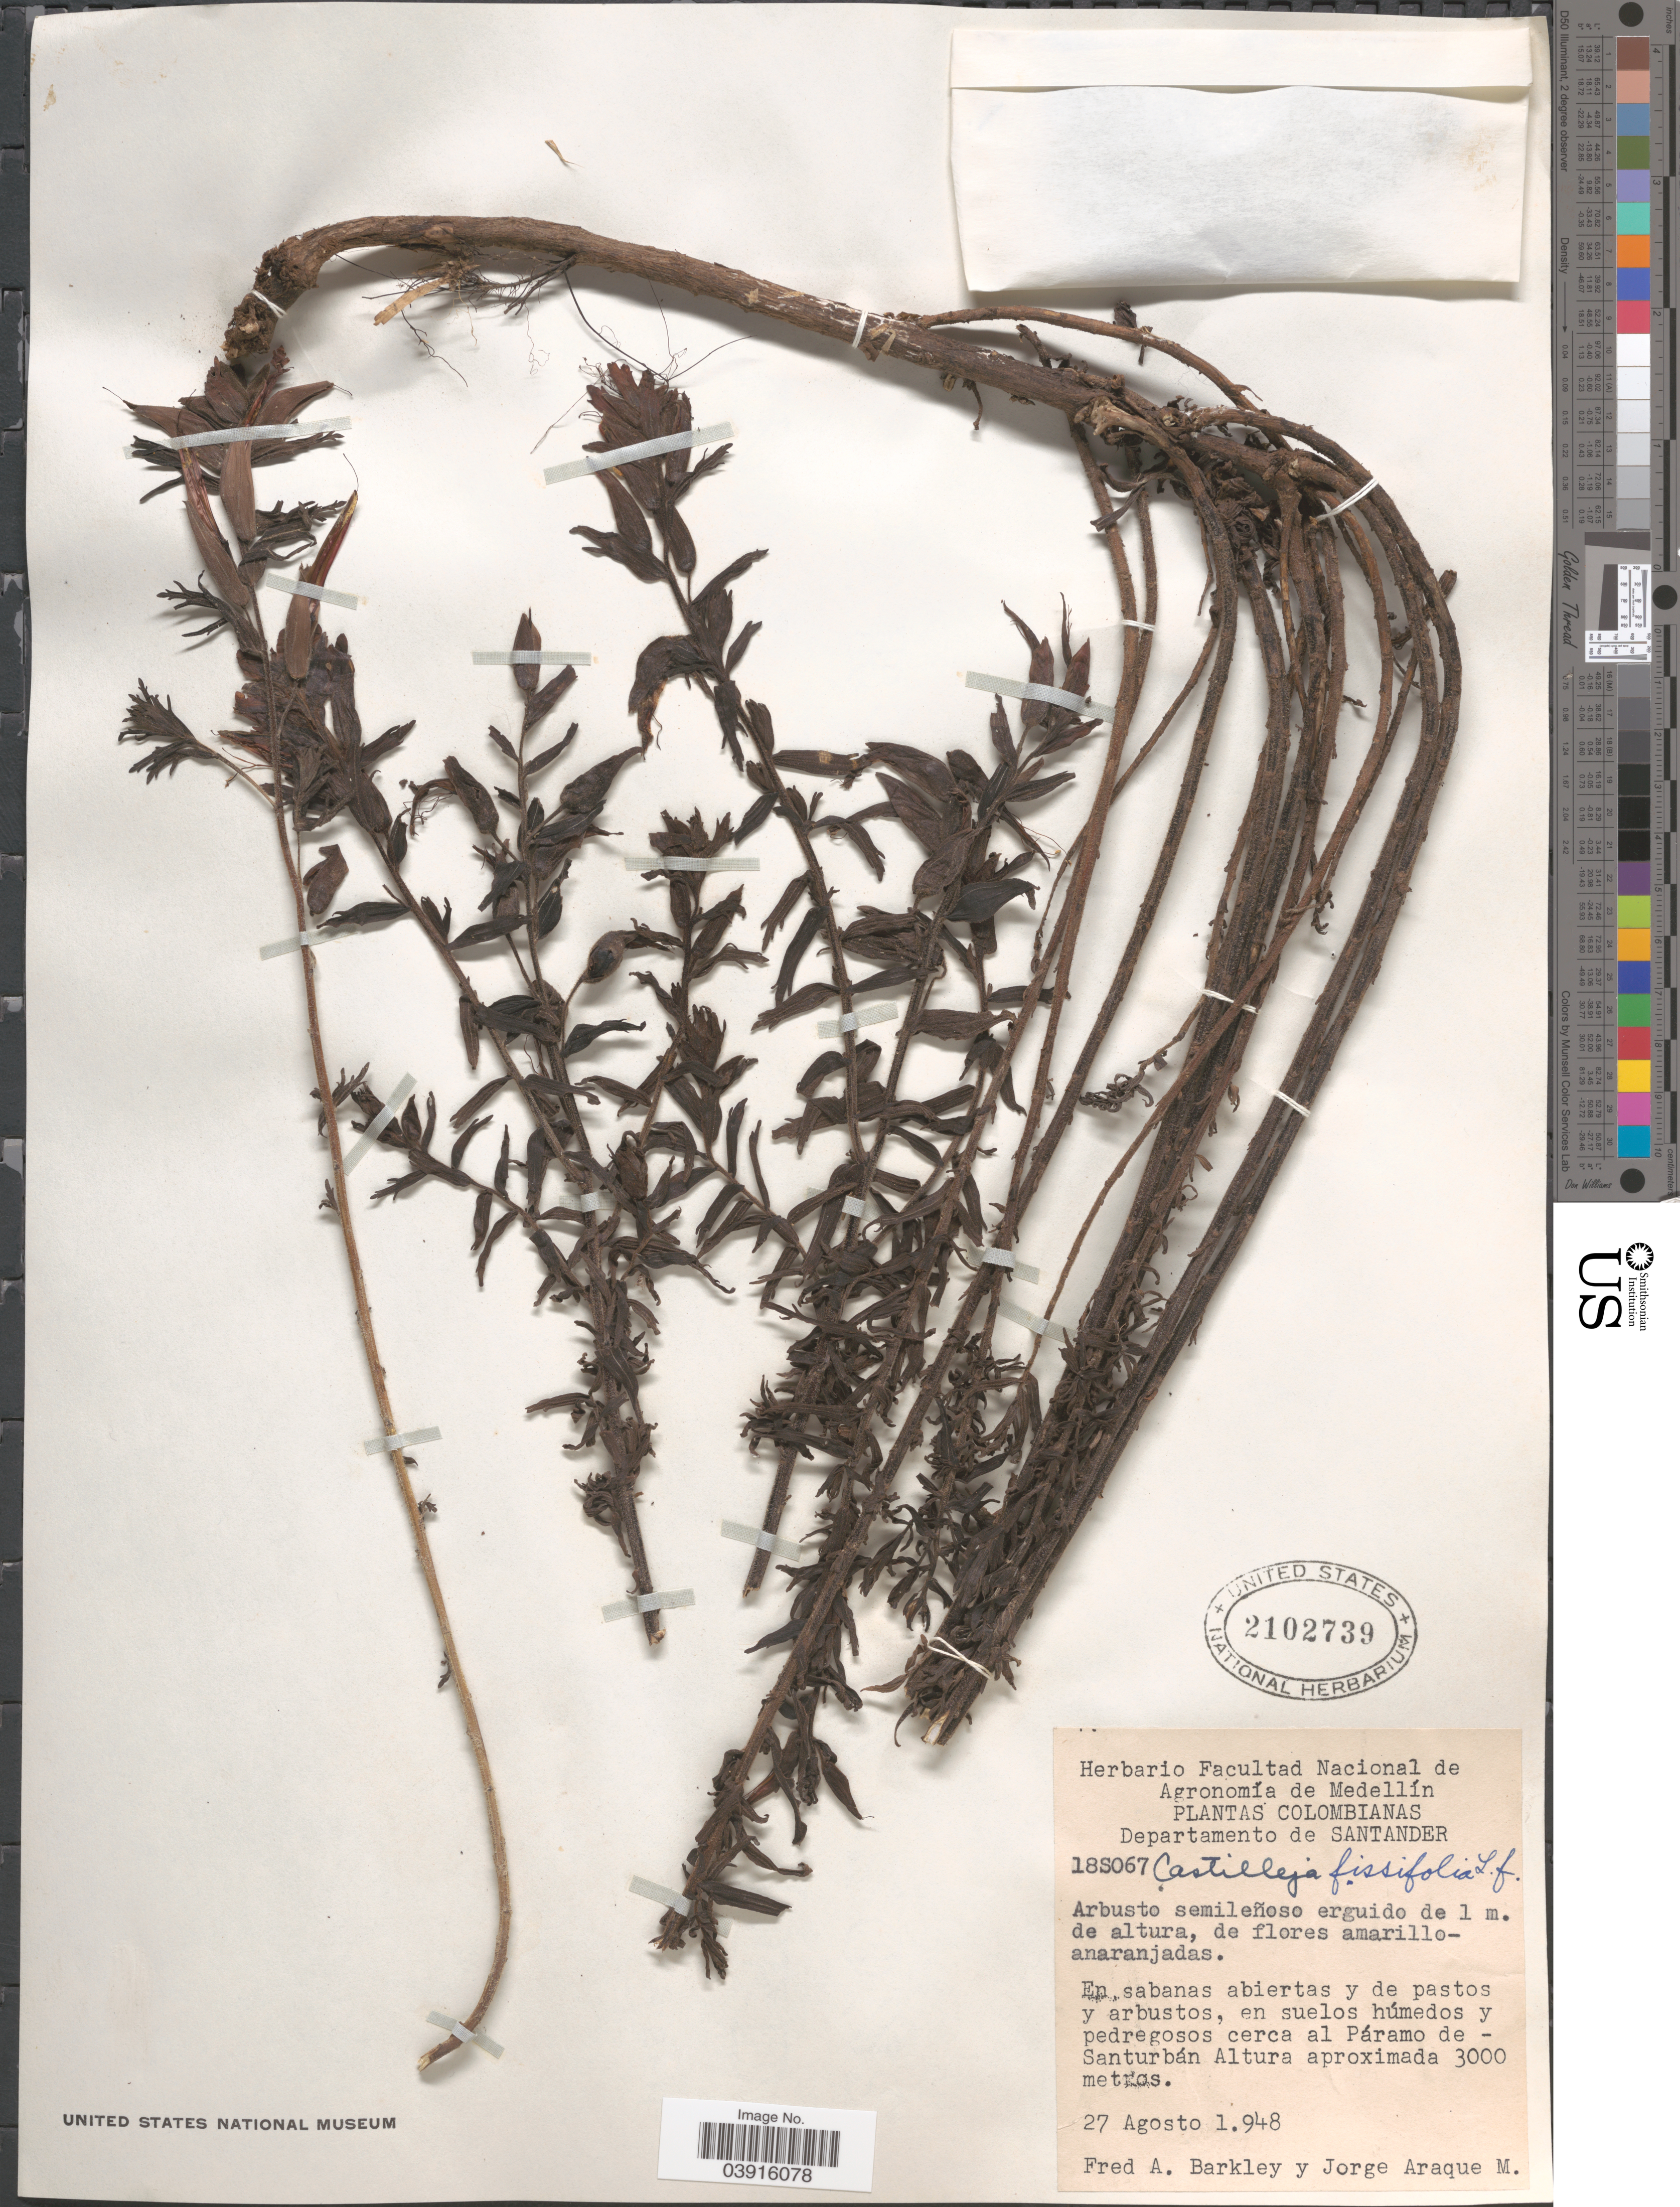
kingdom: Plantae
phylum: Tracheophyta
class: Magnoliopsida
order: Lamiales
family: Orobanchaceae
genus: Castilleja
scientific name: Castilleja fissifolia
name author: L. f.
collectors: F. A. Barkley & J. Araque Molina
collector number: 18S067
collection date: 1948-08-27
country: Colombia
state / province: Santander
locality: Departamento de Santander. Cerca al Páramo de Santurbán.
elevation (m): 3000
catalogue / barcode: US 2102739